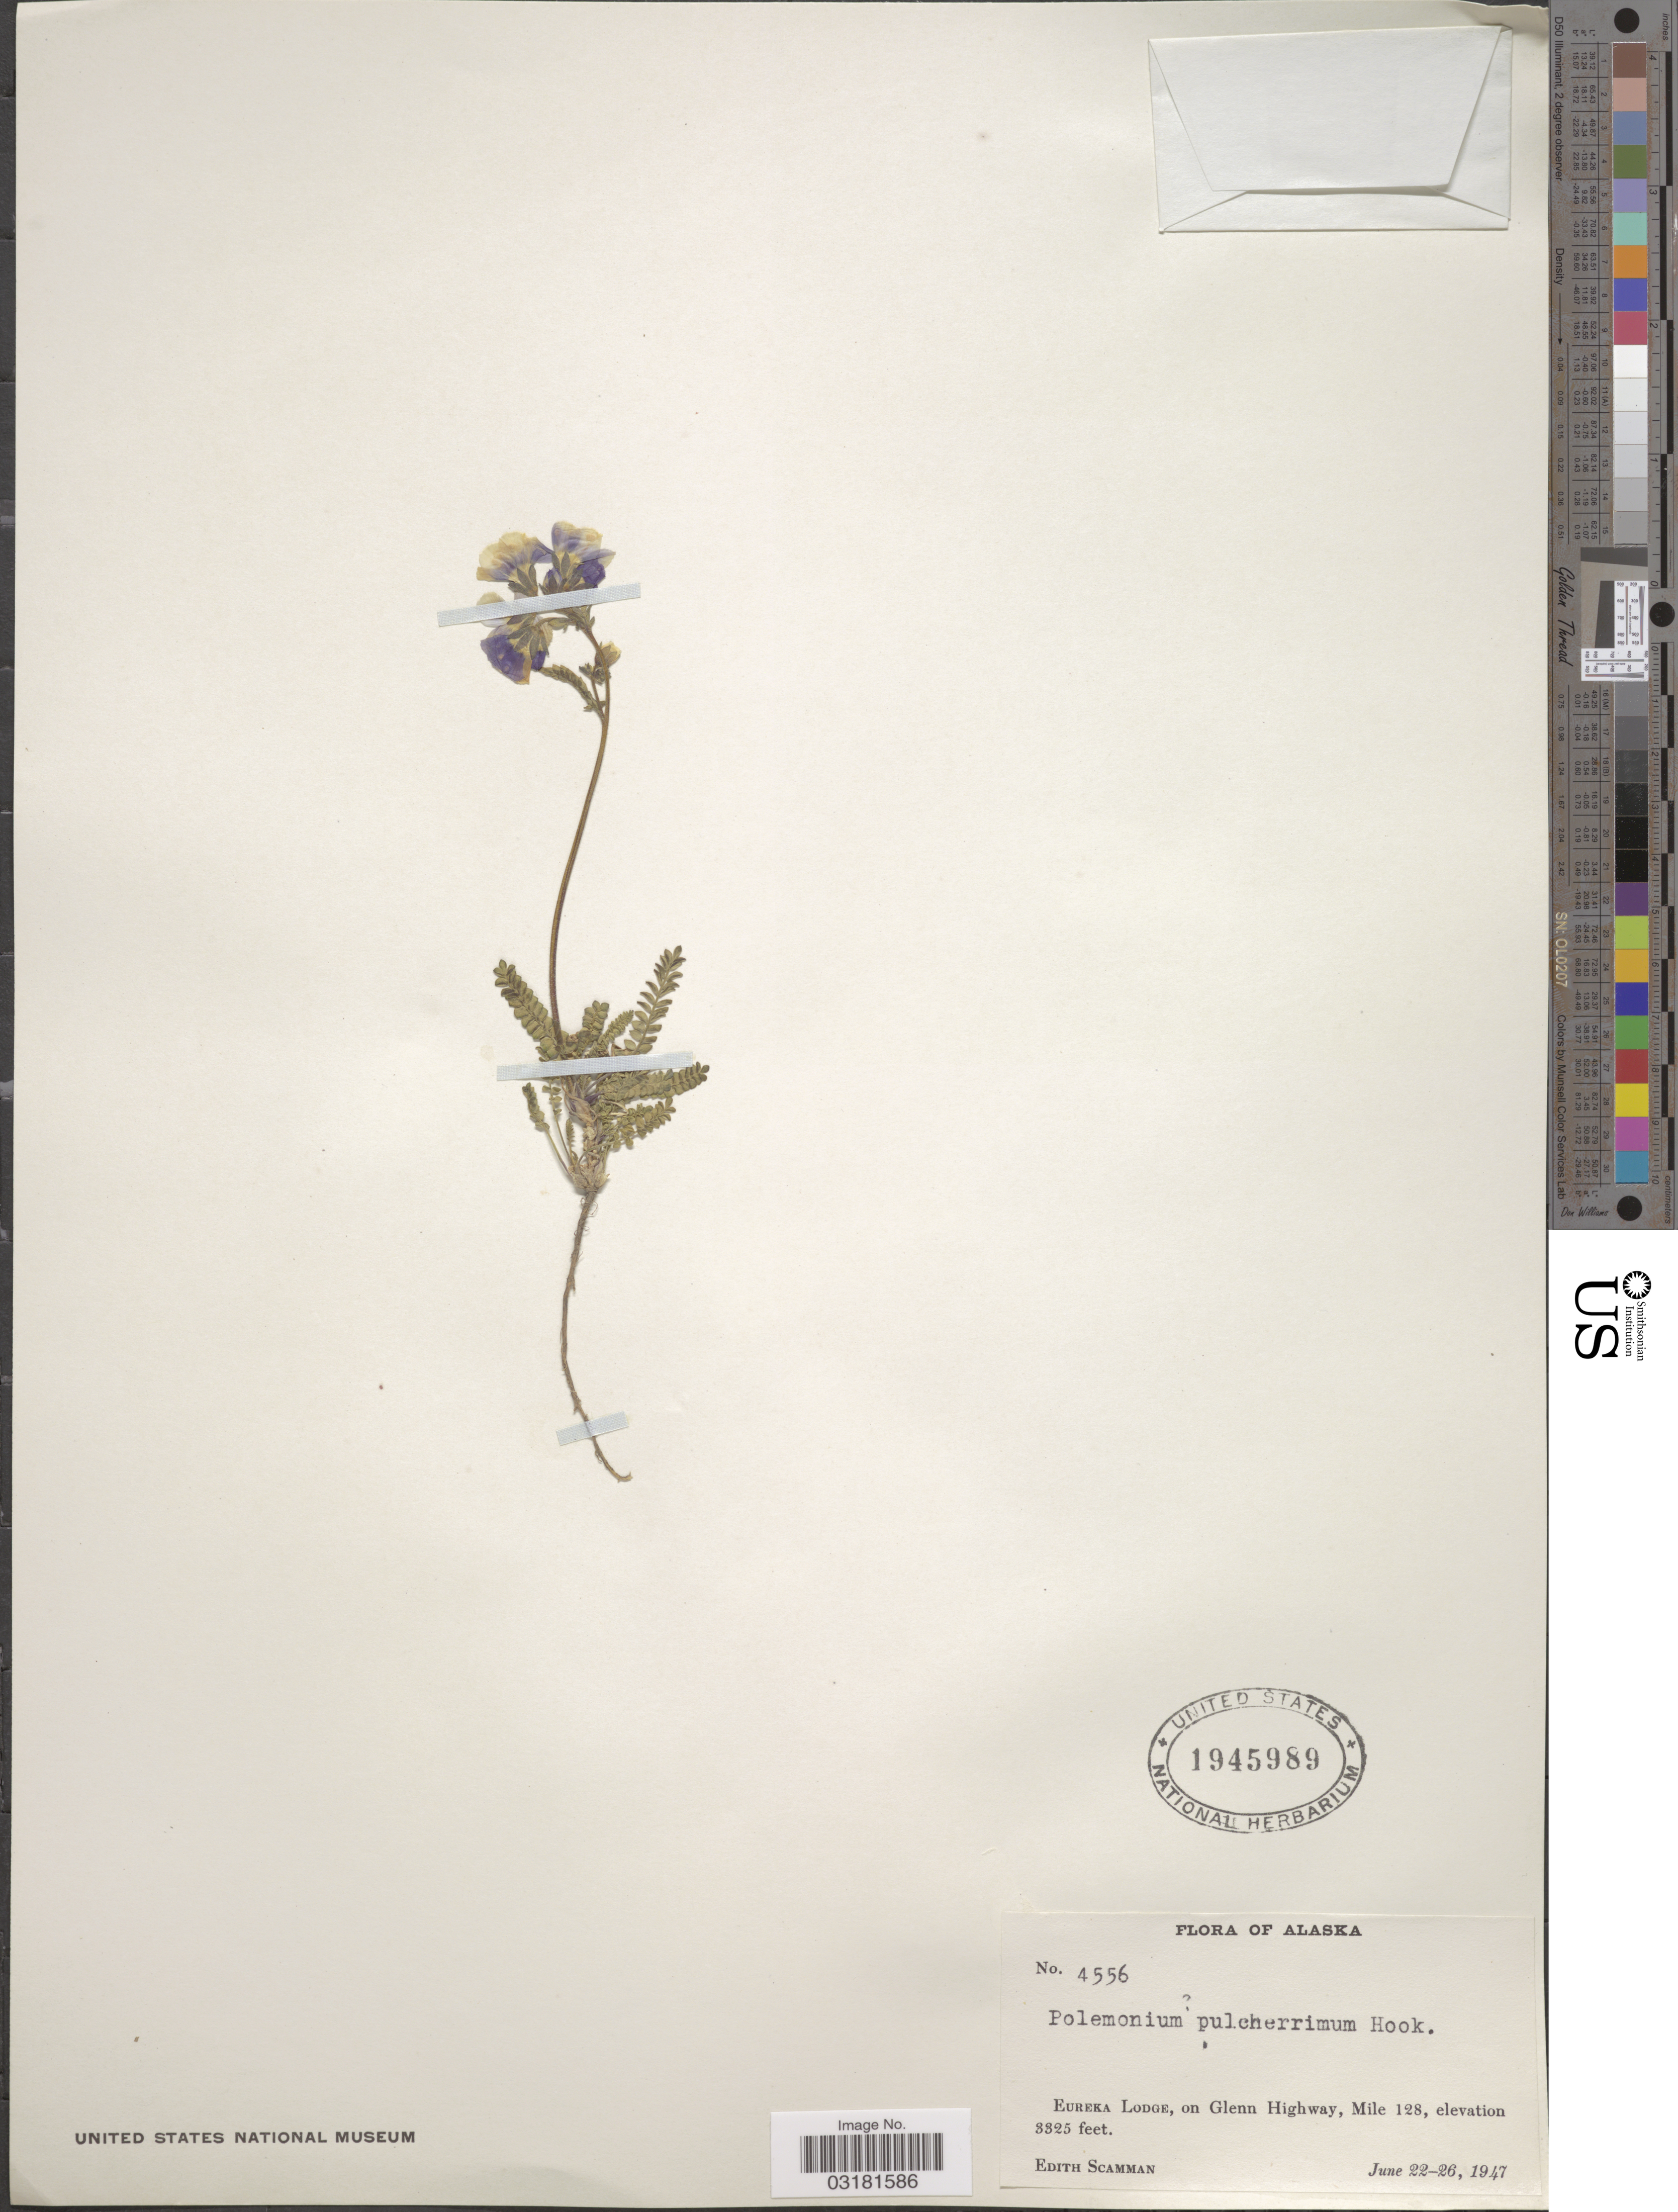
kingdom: Plantae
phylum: Tracheophyta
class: Magnoliopsida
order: Ericales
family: Polemoniaceae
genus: Polemonium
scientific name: Polemonium pulcherrimum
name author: Hook.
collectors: E. Scamman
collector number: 4556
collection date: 1947-06-22/1947-06-26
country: United States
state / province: Alaska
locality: Eureka Lodge, on Glenn Highway, Mile 128.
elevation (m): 1013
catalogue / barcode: US 1945989